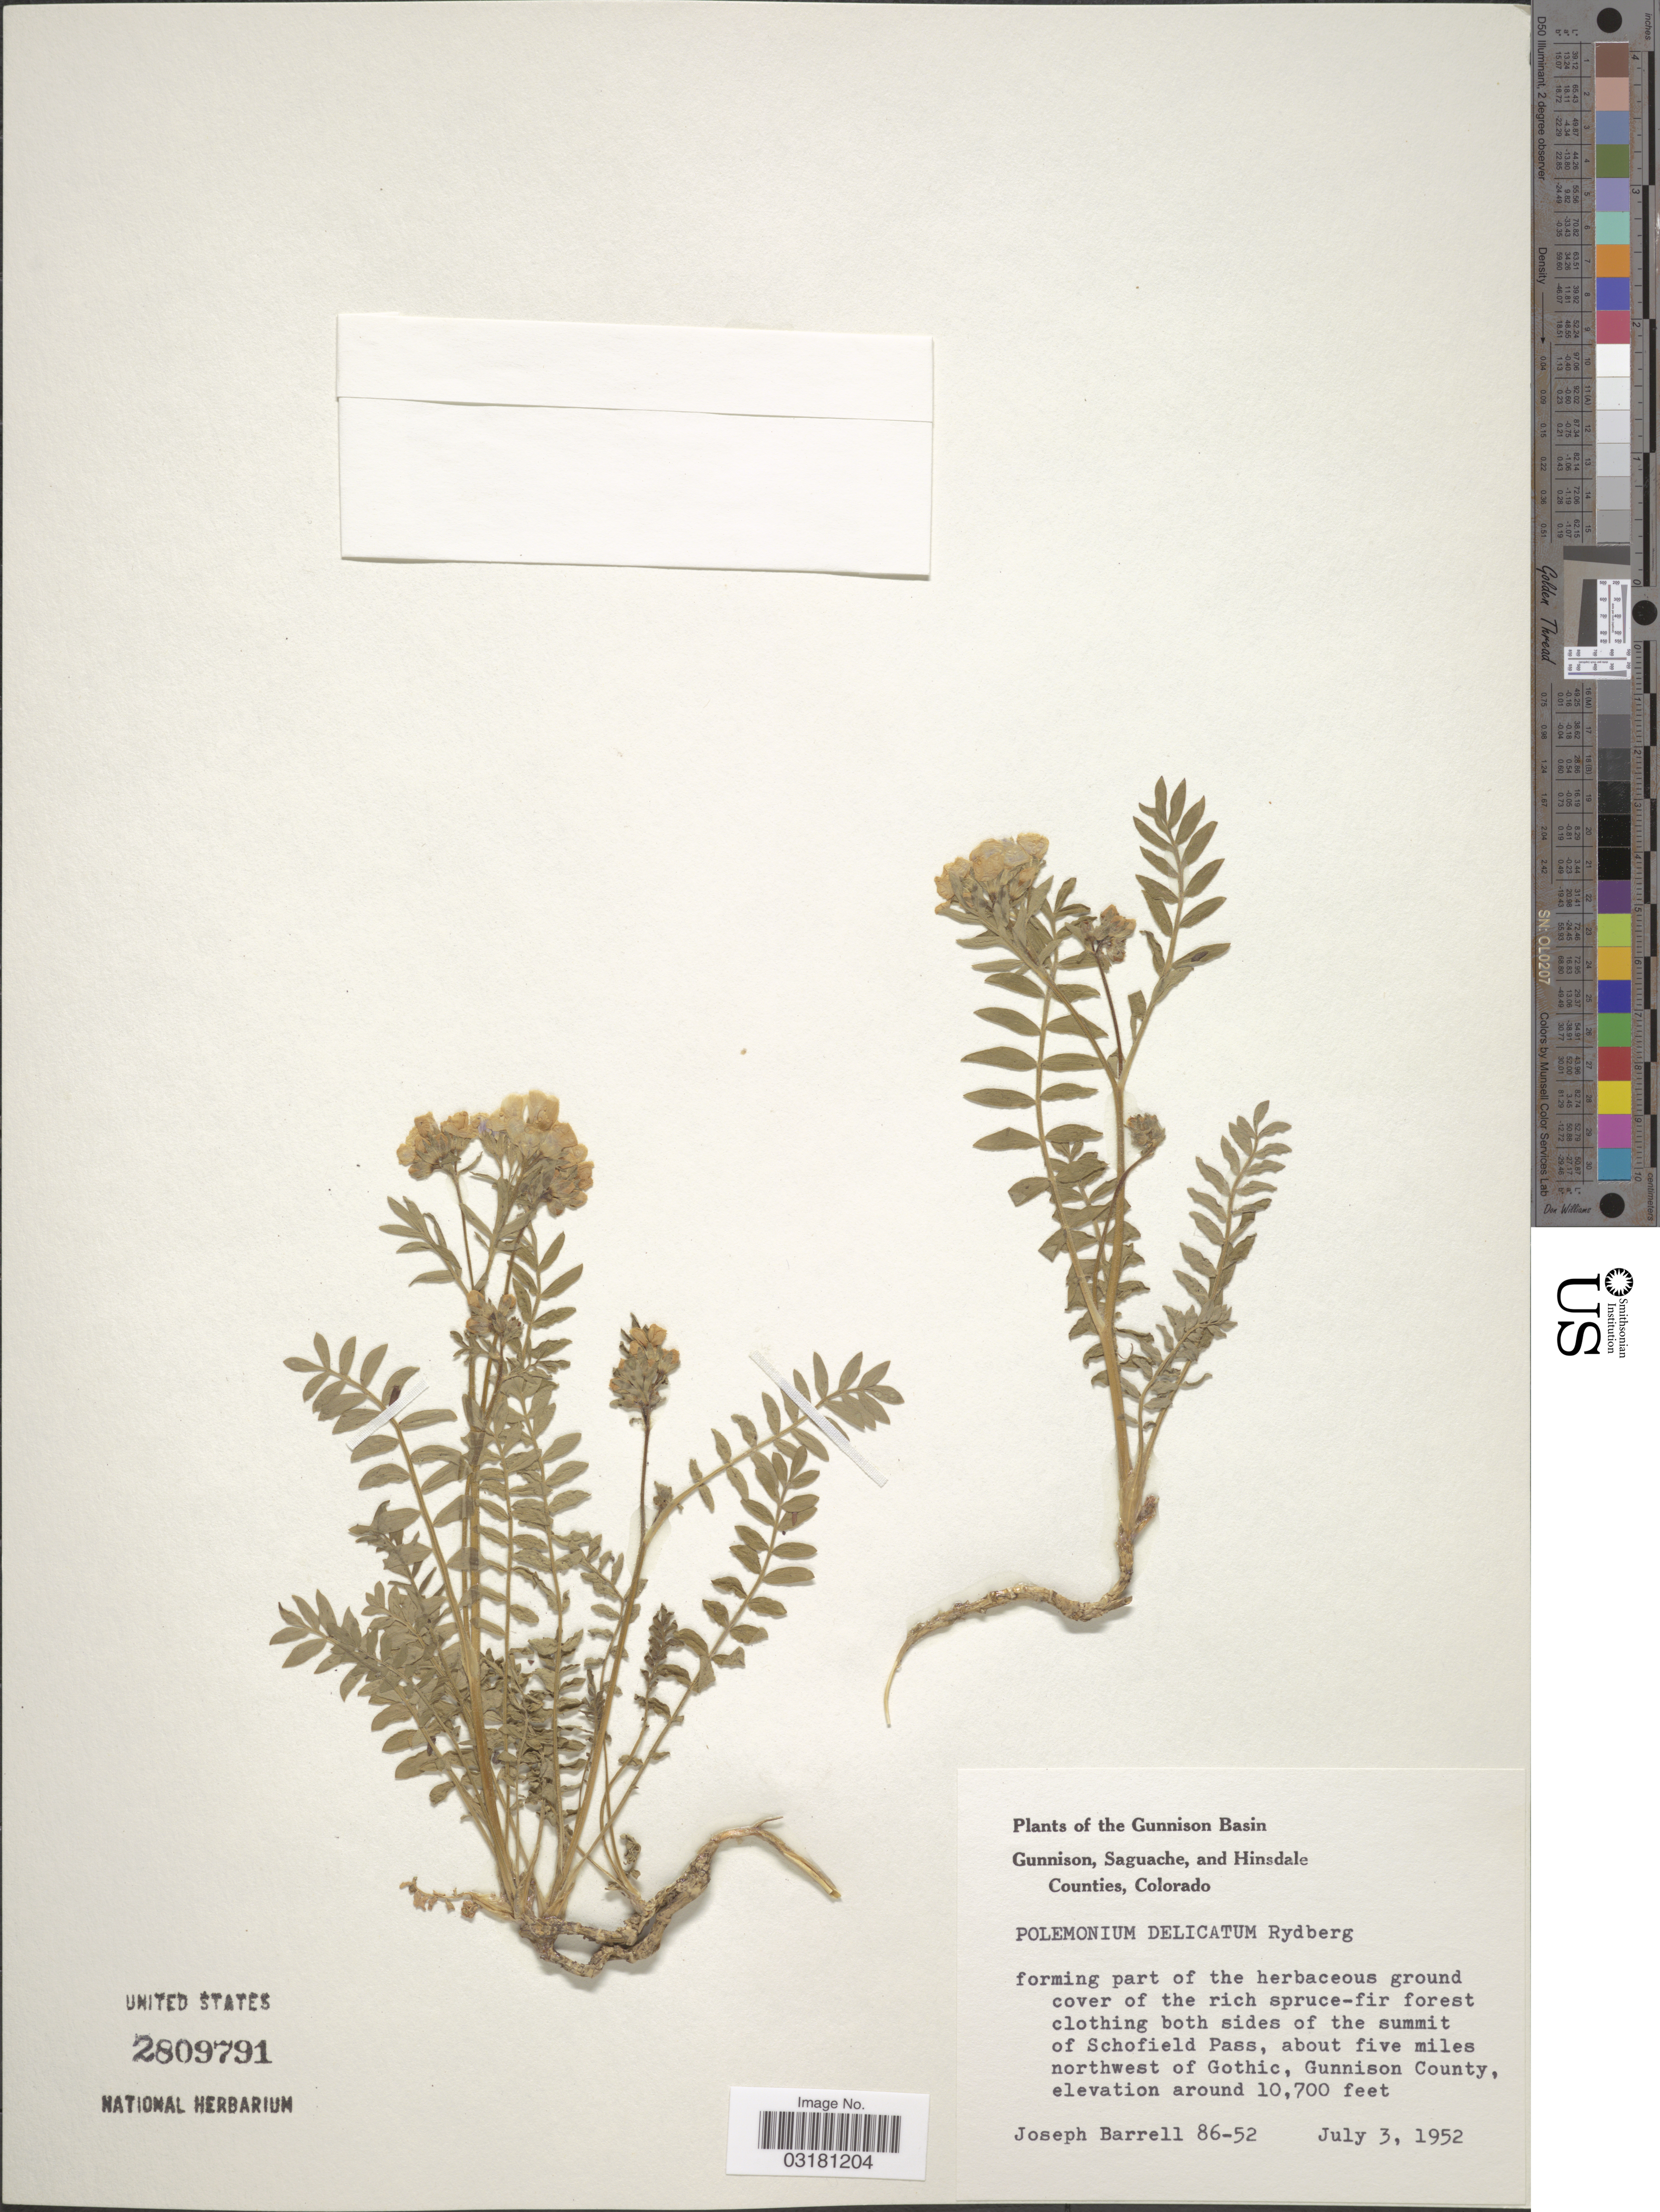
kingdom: Plantae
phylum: Tracheophyta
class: Magnoliopsida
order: Ericales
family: Polemoniaceae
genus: Polemonium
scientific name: Polemonium delicatum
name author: Rydb.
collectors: J. Barrell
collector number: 86-52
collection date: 1952-07-03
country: United States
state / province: Colorado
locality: The Gunnison Basin. Both sides of the summit of Schofield Pass, about five miles northwest of Gothic, Gunnison County.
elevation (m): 3261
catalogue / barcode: US 2809791